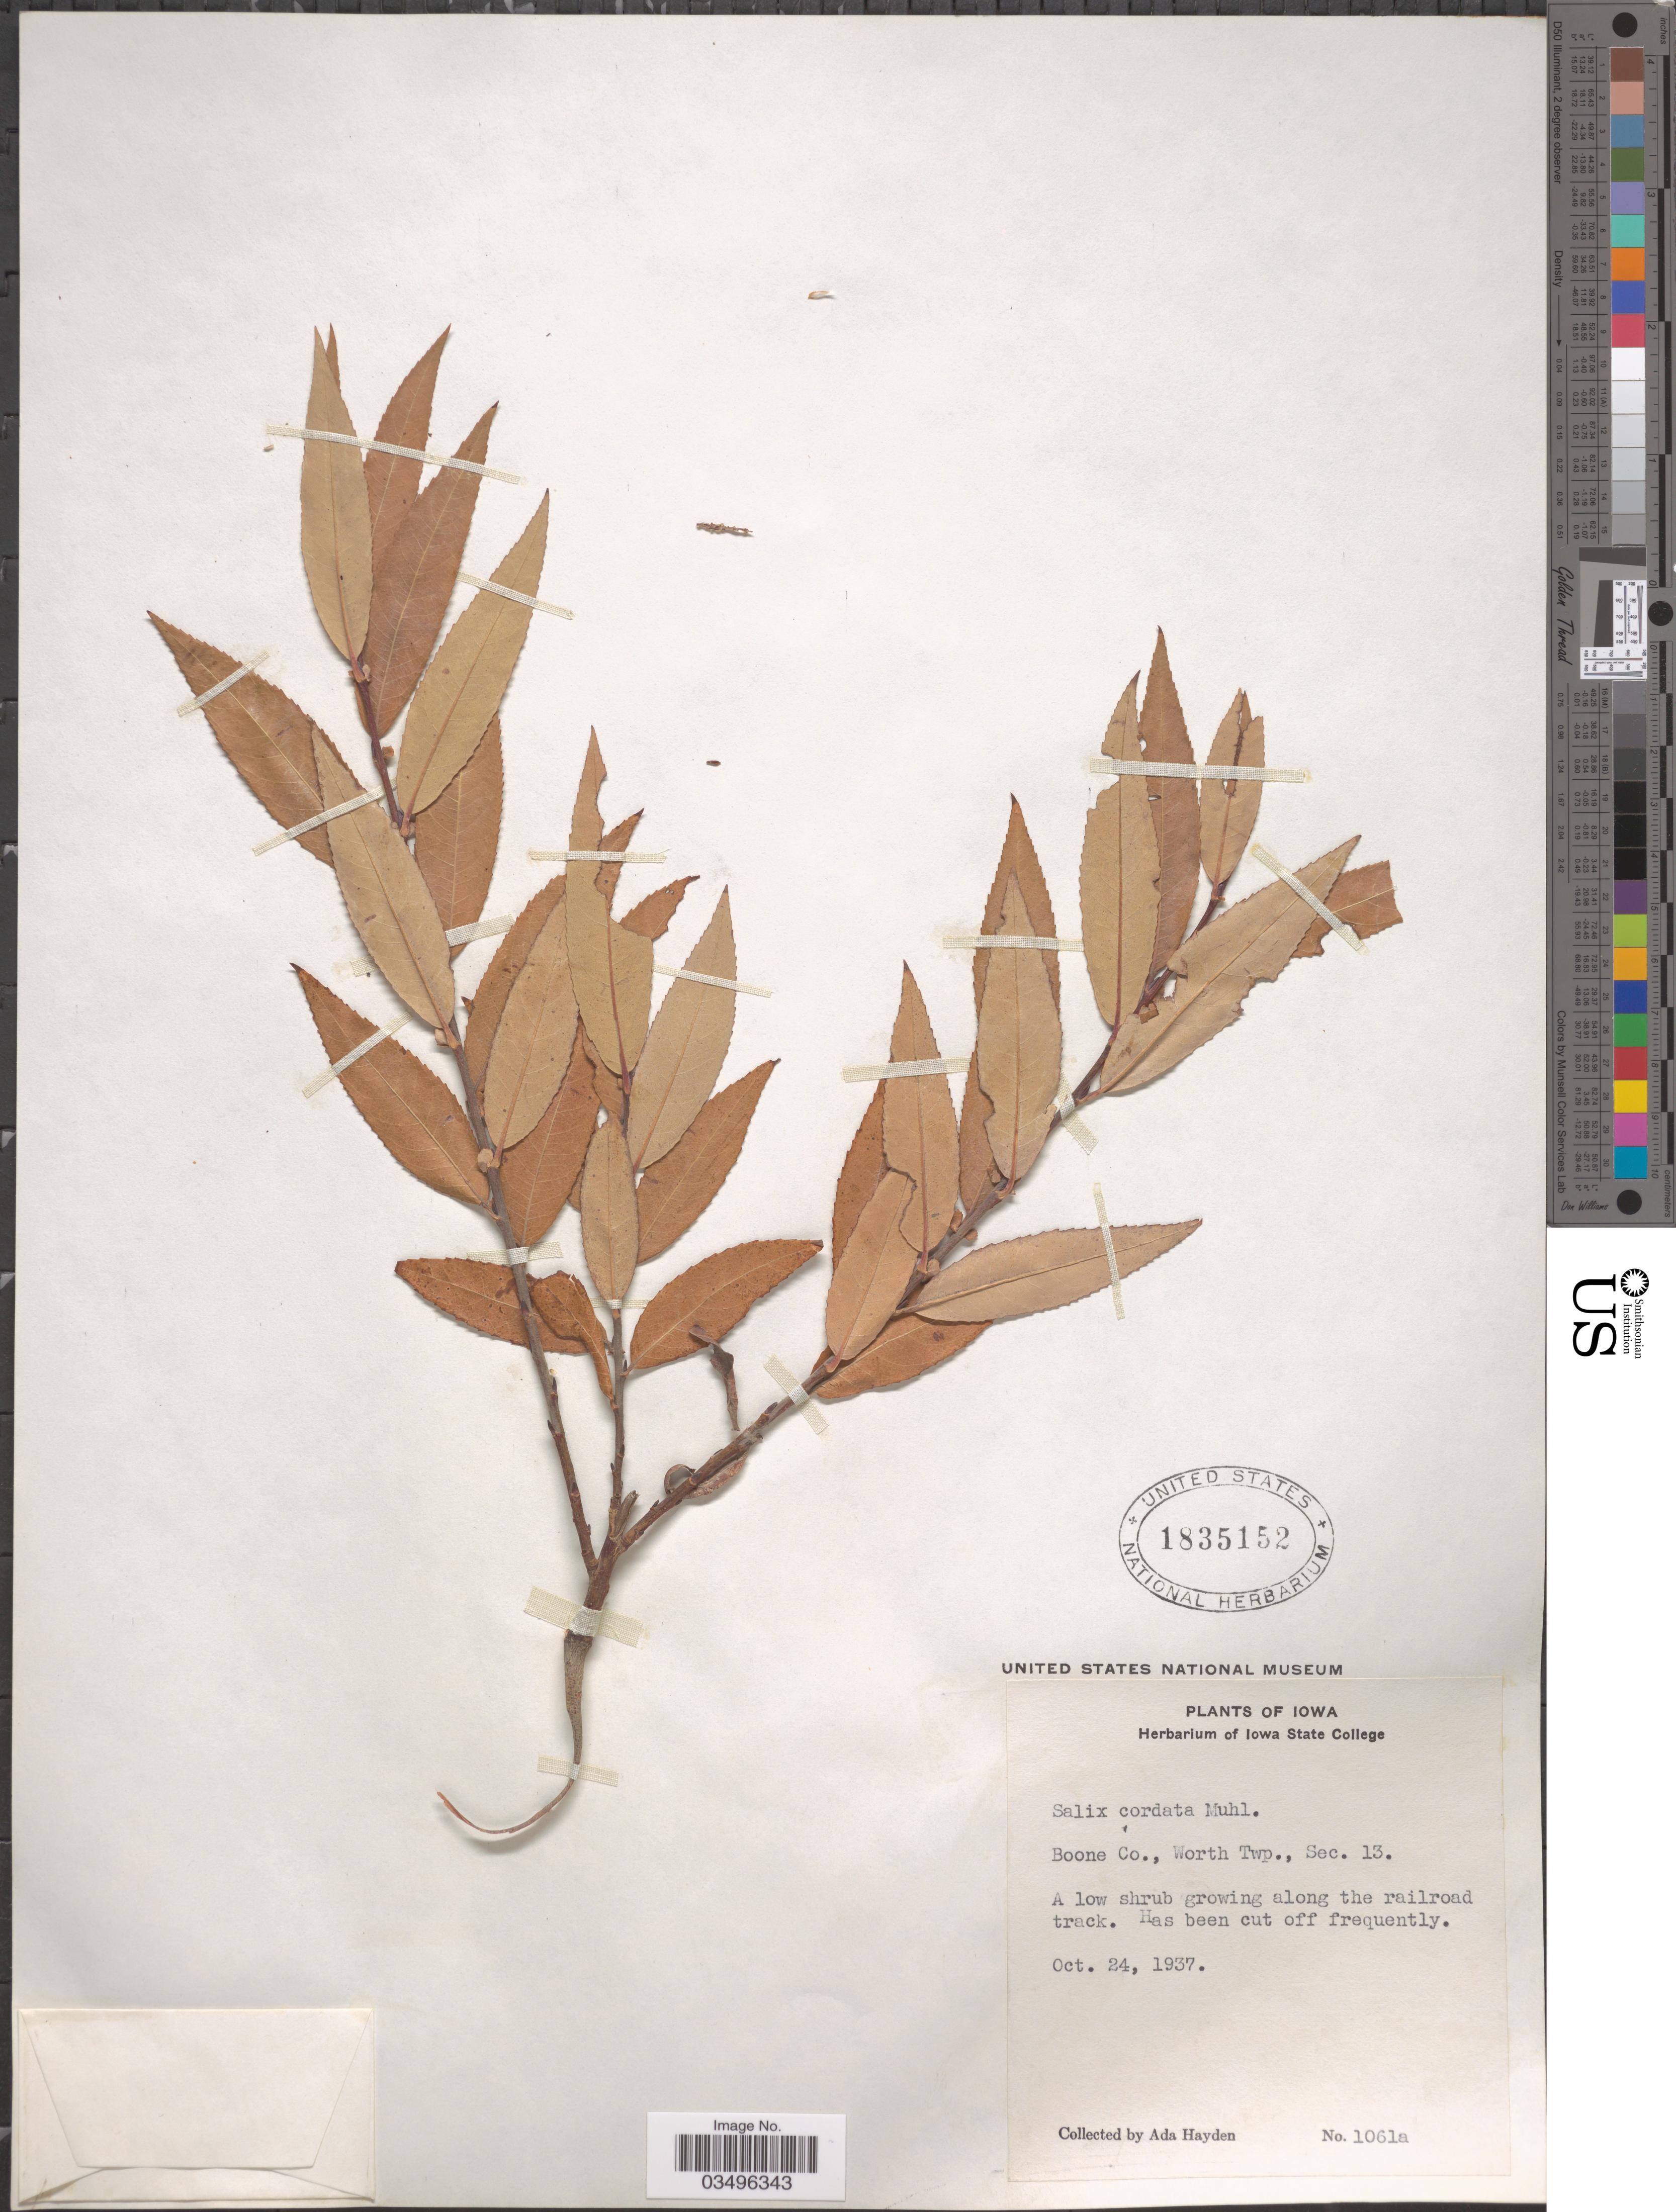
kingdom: Plantae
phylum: Tracheophyta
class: Magnoliopsida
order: Malpighiales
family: Salicaceae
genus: Salix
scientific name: Salix cordata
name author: Michx.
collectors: Ada Hayden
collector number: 1061a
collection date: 1937-10-24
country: United States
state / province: Iowa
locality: Boone Co., Worth Twp., Sec. 13.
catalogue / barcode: US 1835152